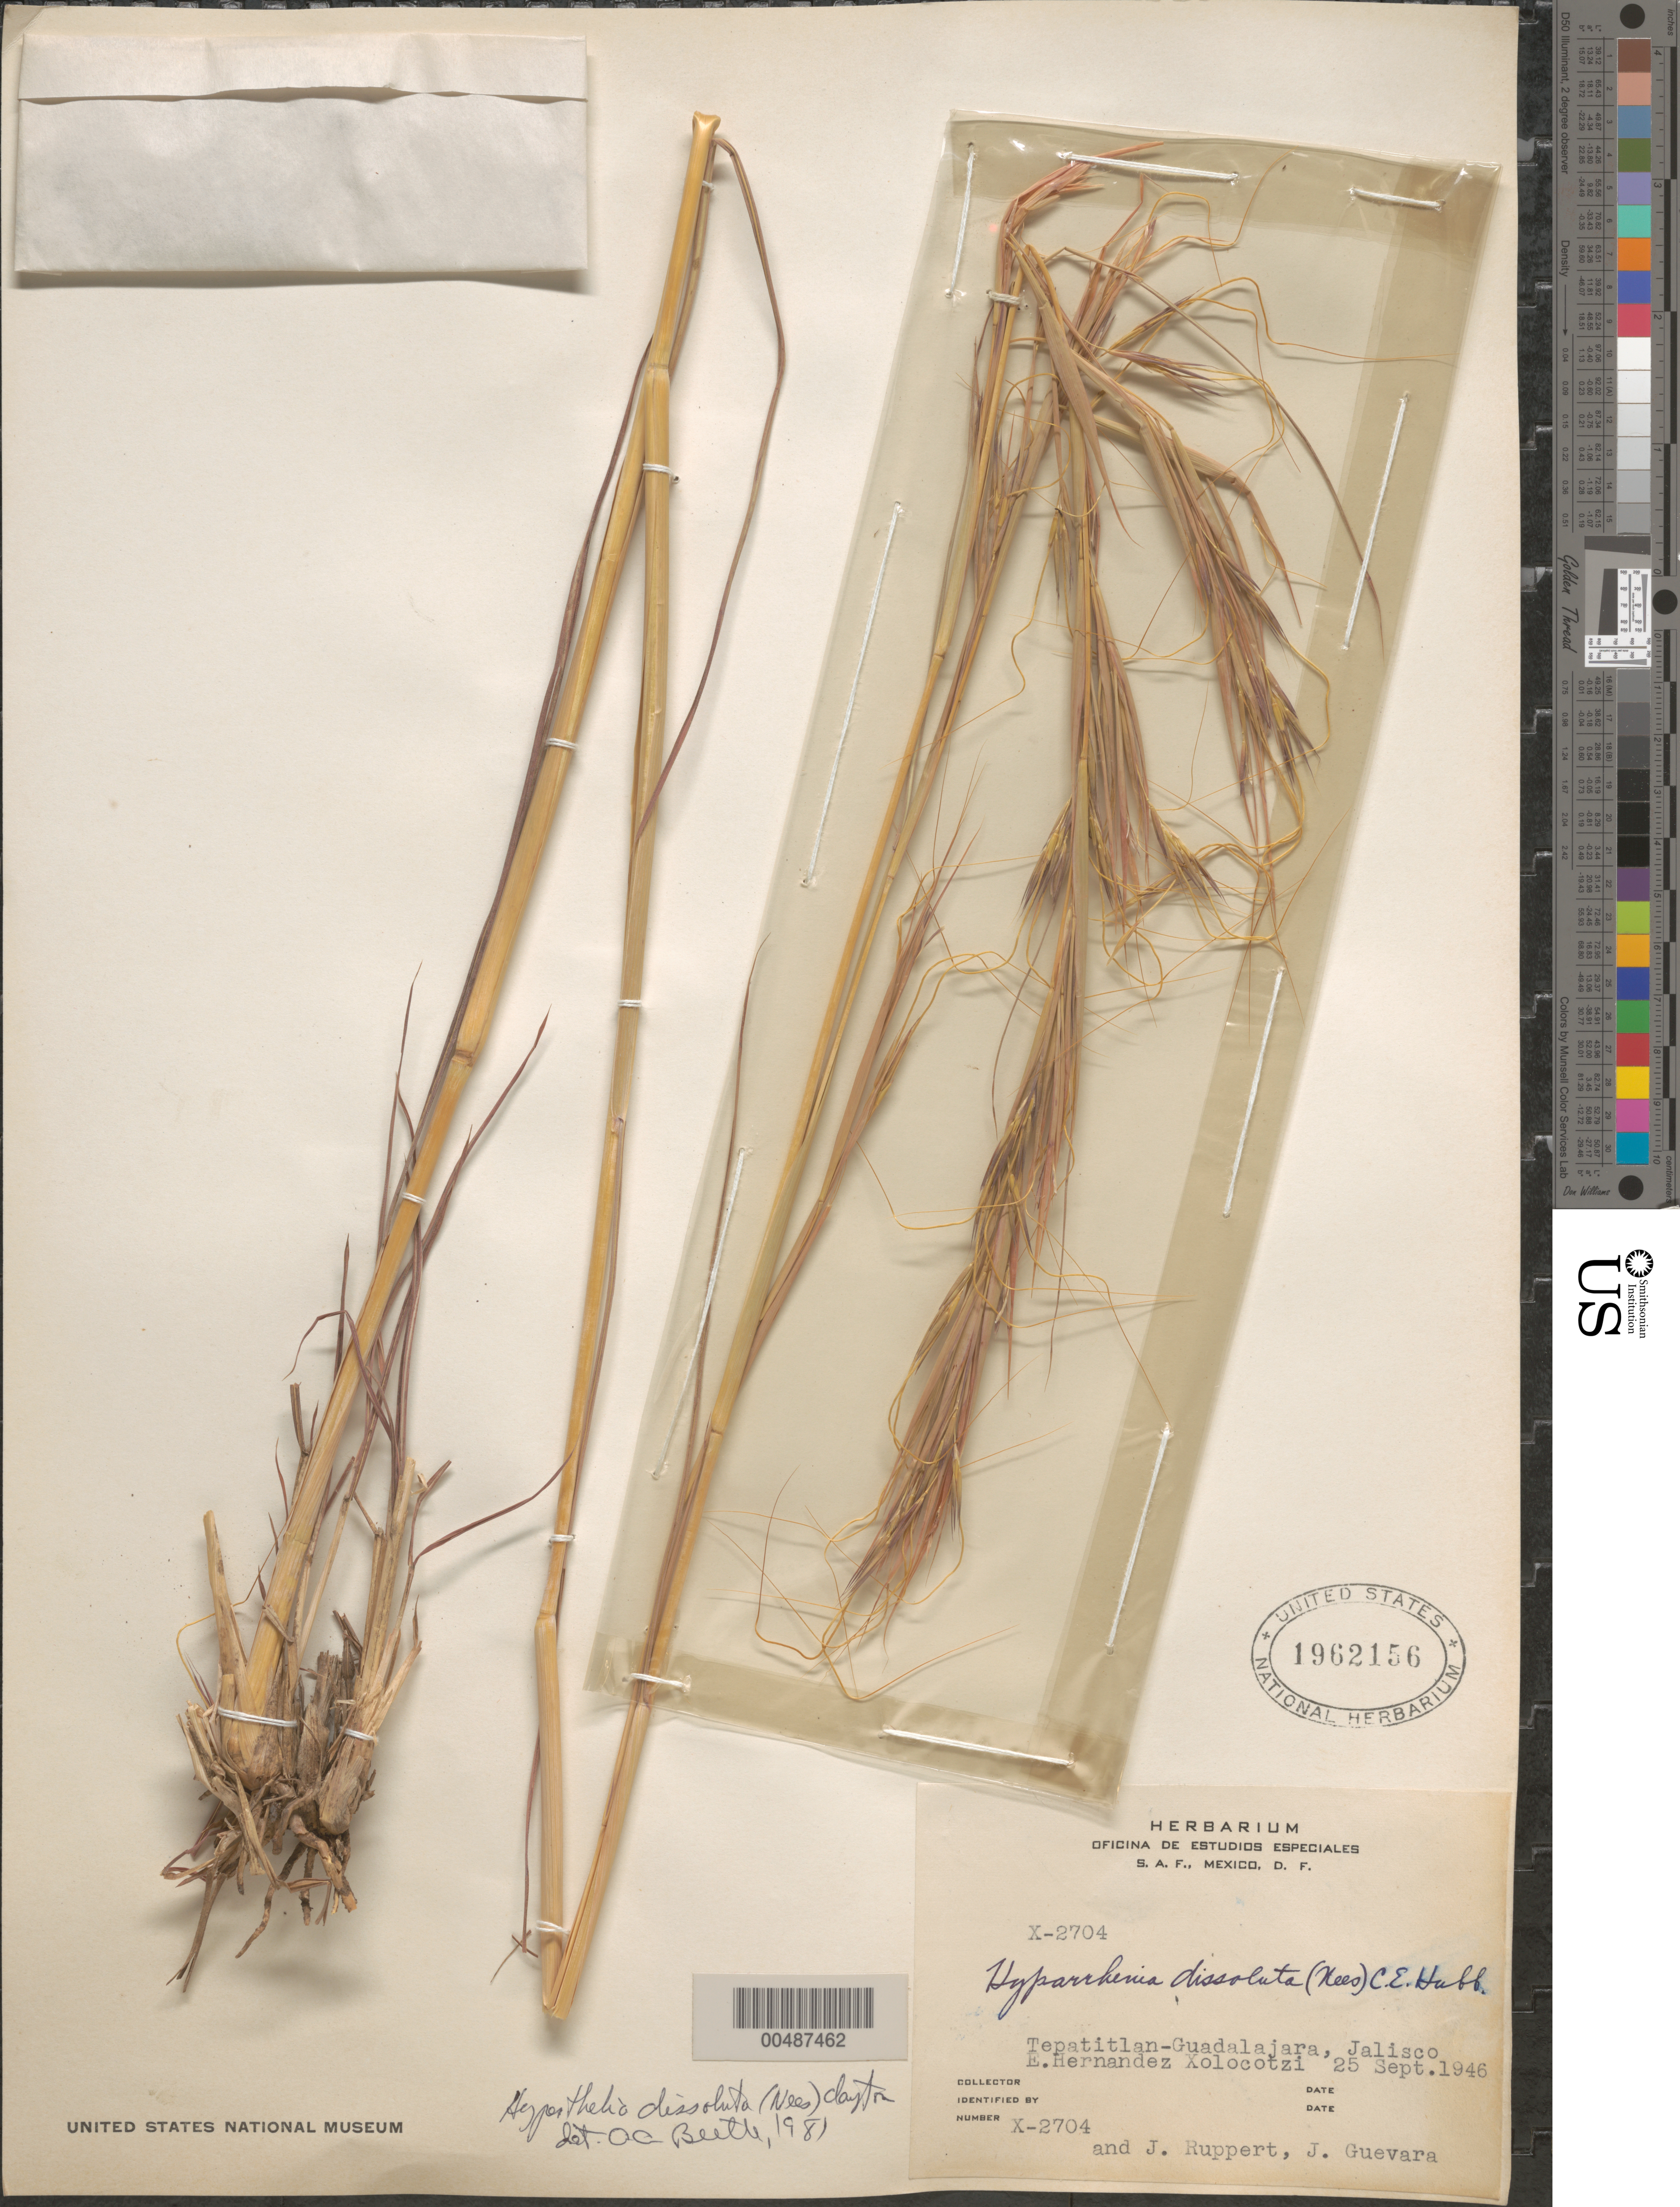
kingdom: Plantae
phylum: Tracheophyta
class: Liliopsida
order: Poales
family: Poaceae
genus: Hyperthelia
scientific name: Hyperthelia dissoluta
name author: (Nees ex Steud.) Clayton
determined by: Beetle, Alan A.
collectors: E. I. Hernández-X., J. Ruppert & J. Guevara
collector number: X-2704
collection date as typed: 25 Sep 1946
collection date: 1946-09-25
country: Mexico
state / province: Jalisco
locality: Tepatitlan-Guadalajara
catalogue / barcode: US 1962156